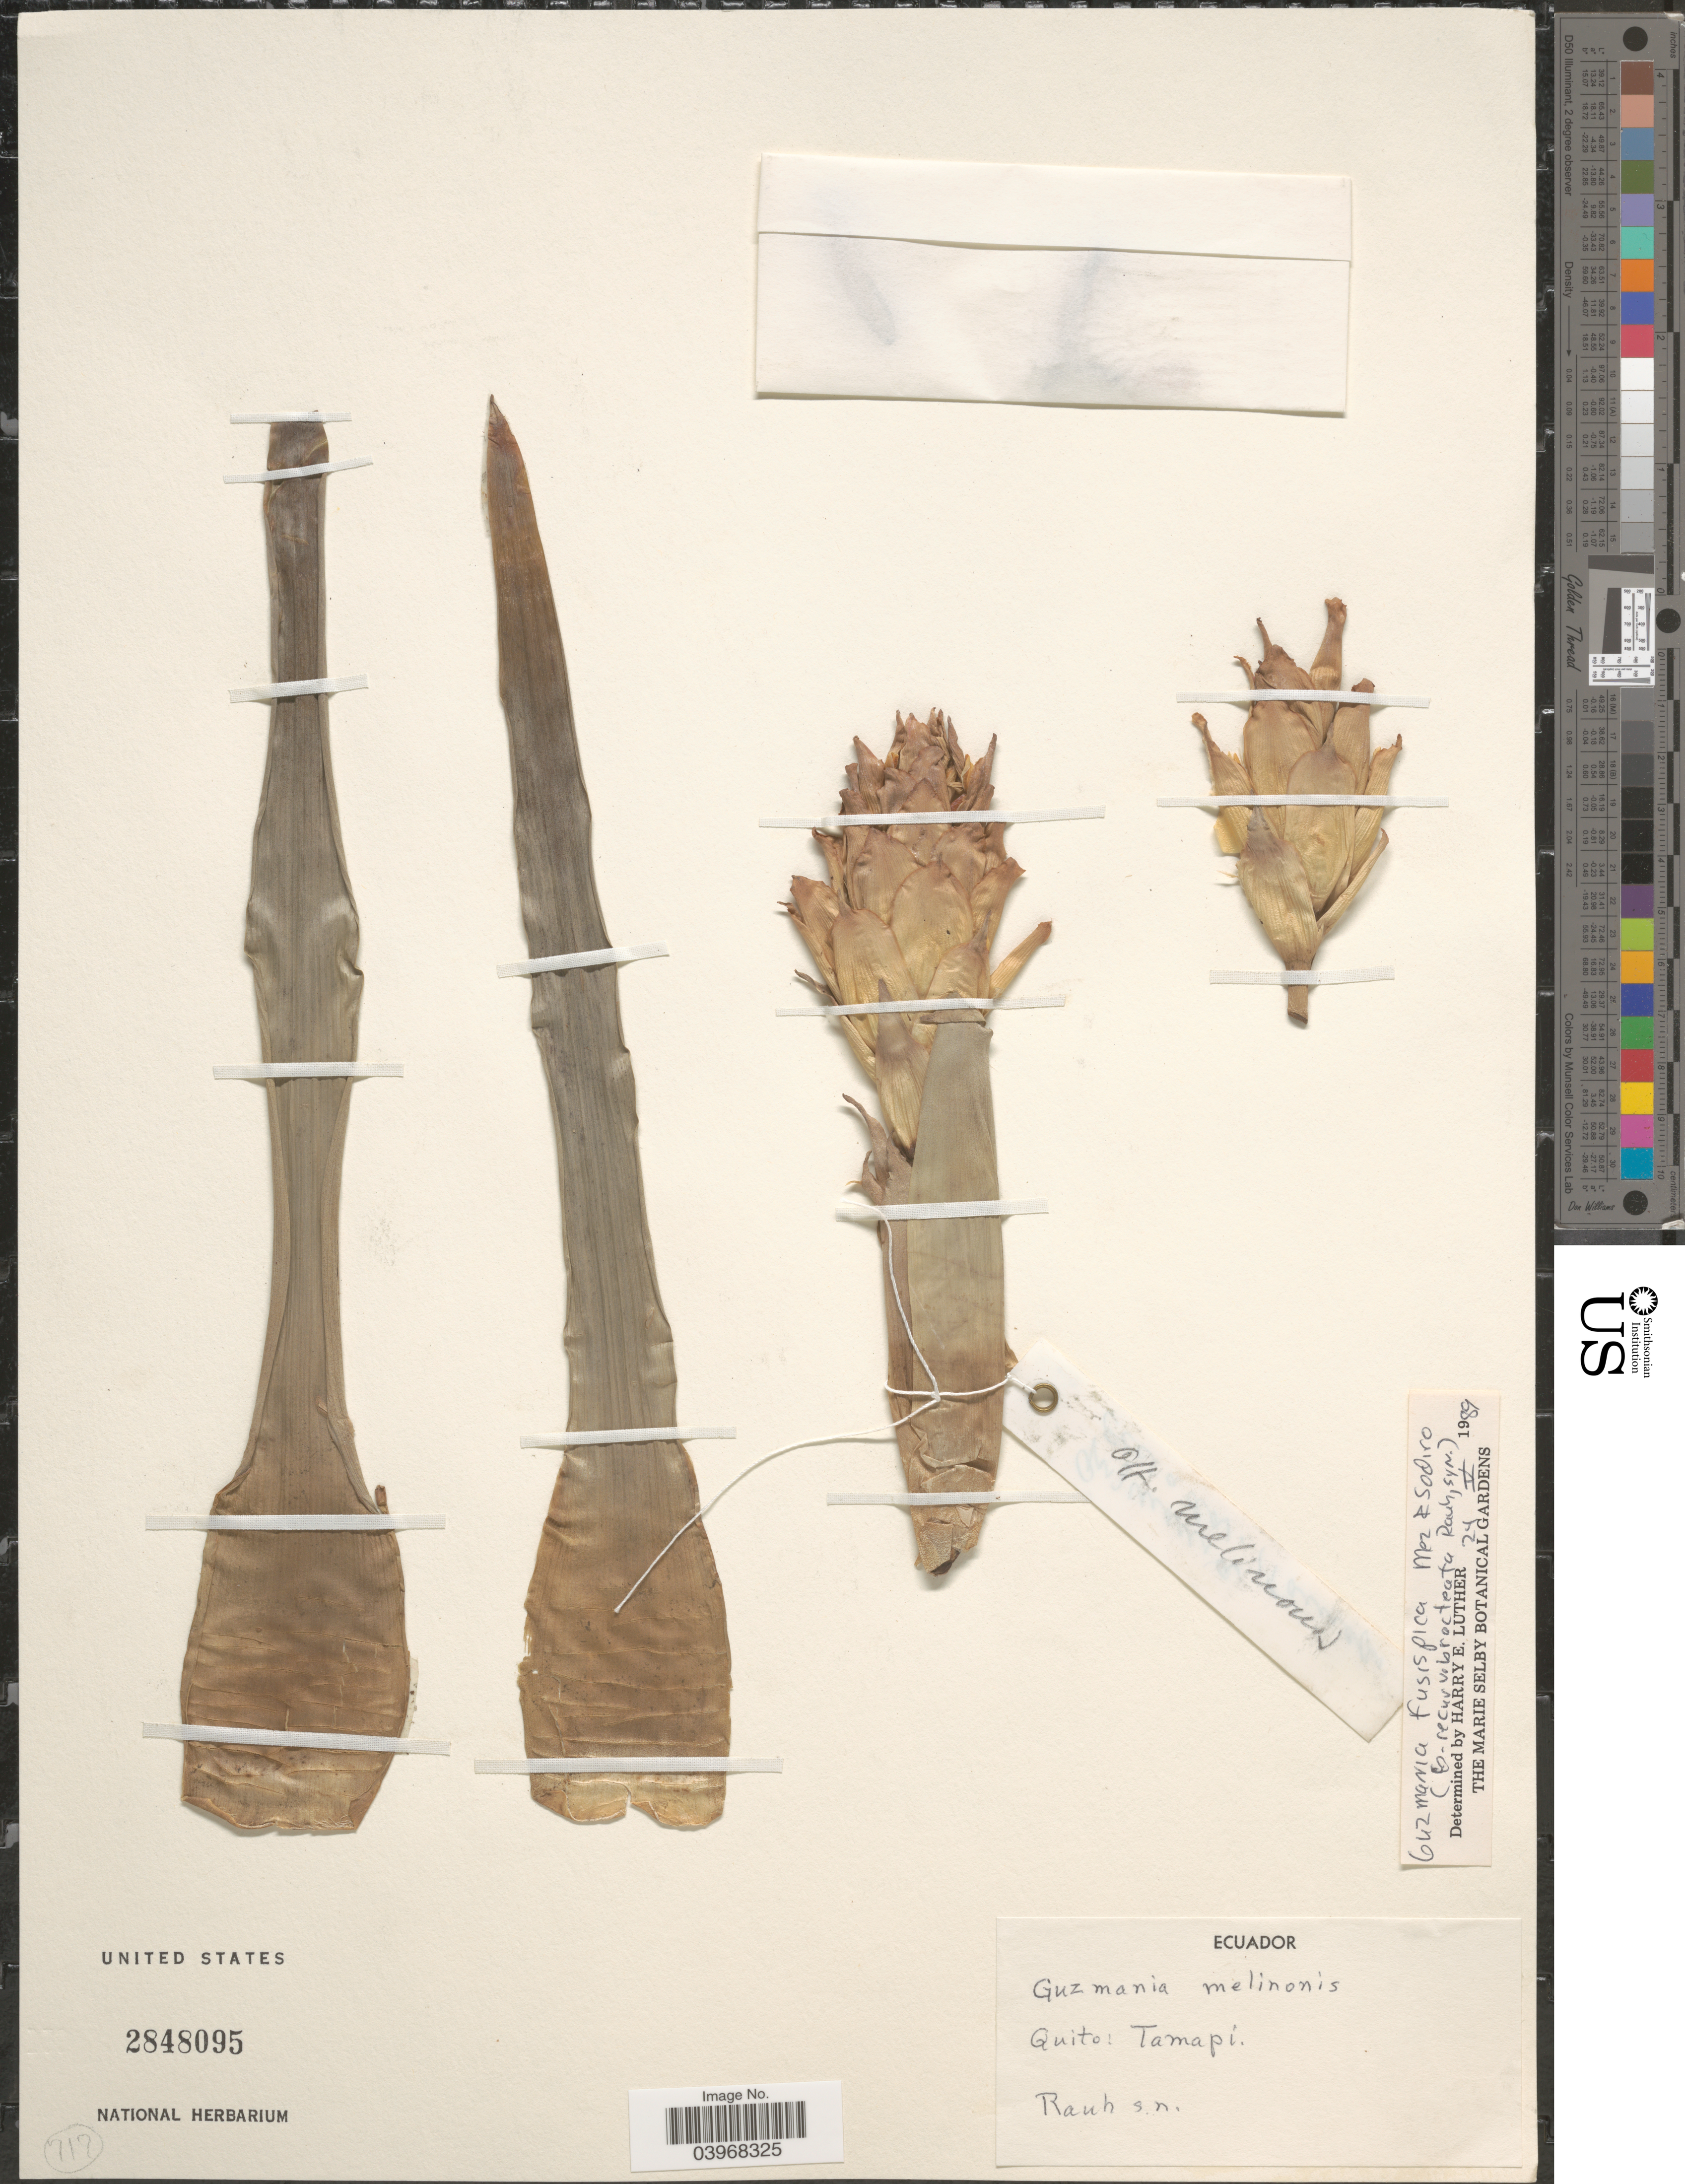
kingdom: Plantae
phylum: Tracheophyta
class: Liliopsida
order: Poales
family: Bromeliaceae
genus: Guzmania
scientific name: Guzmania fusispica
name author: Mez & Sodiro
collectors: -. Rauh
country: Ecuador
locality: Quito: Tamapi.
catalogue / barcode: US 2848095